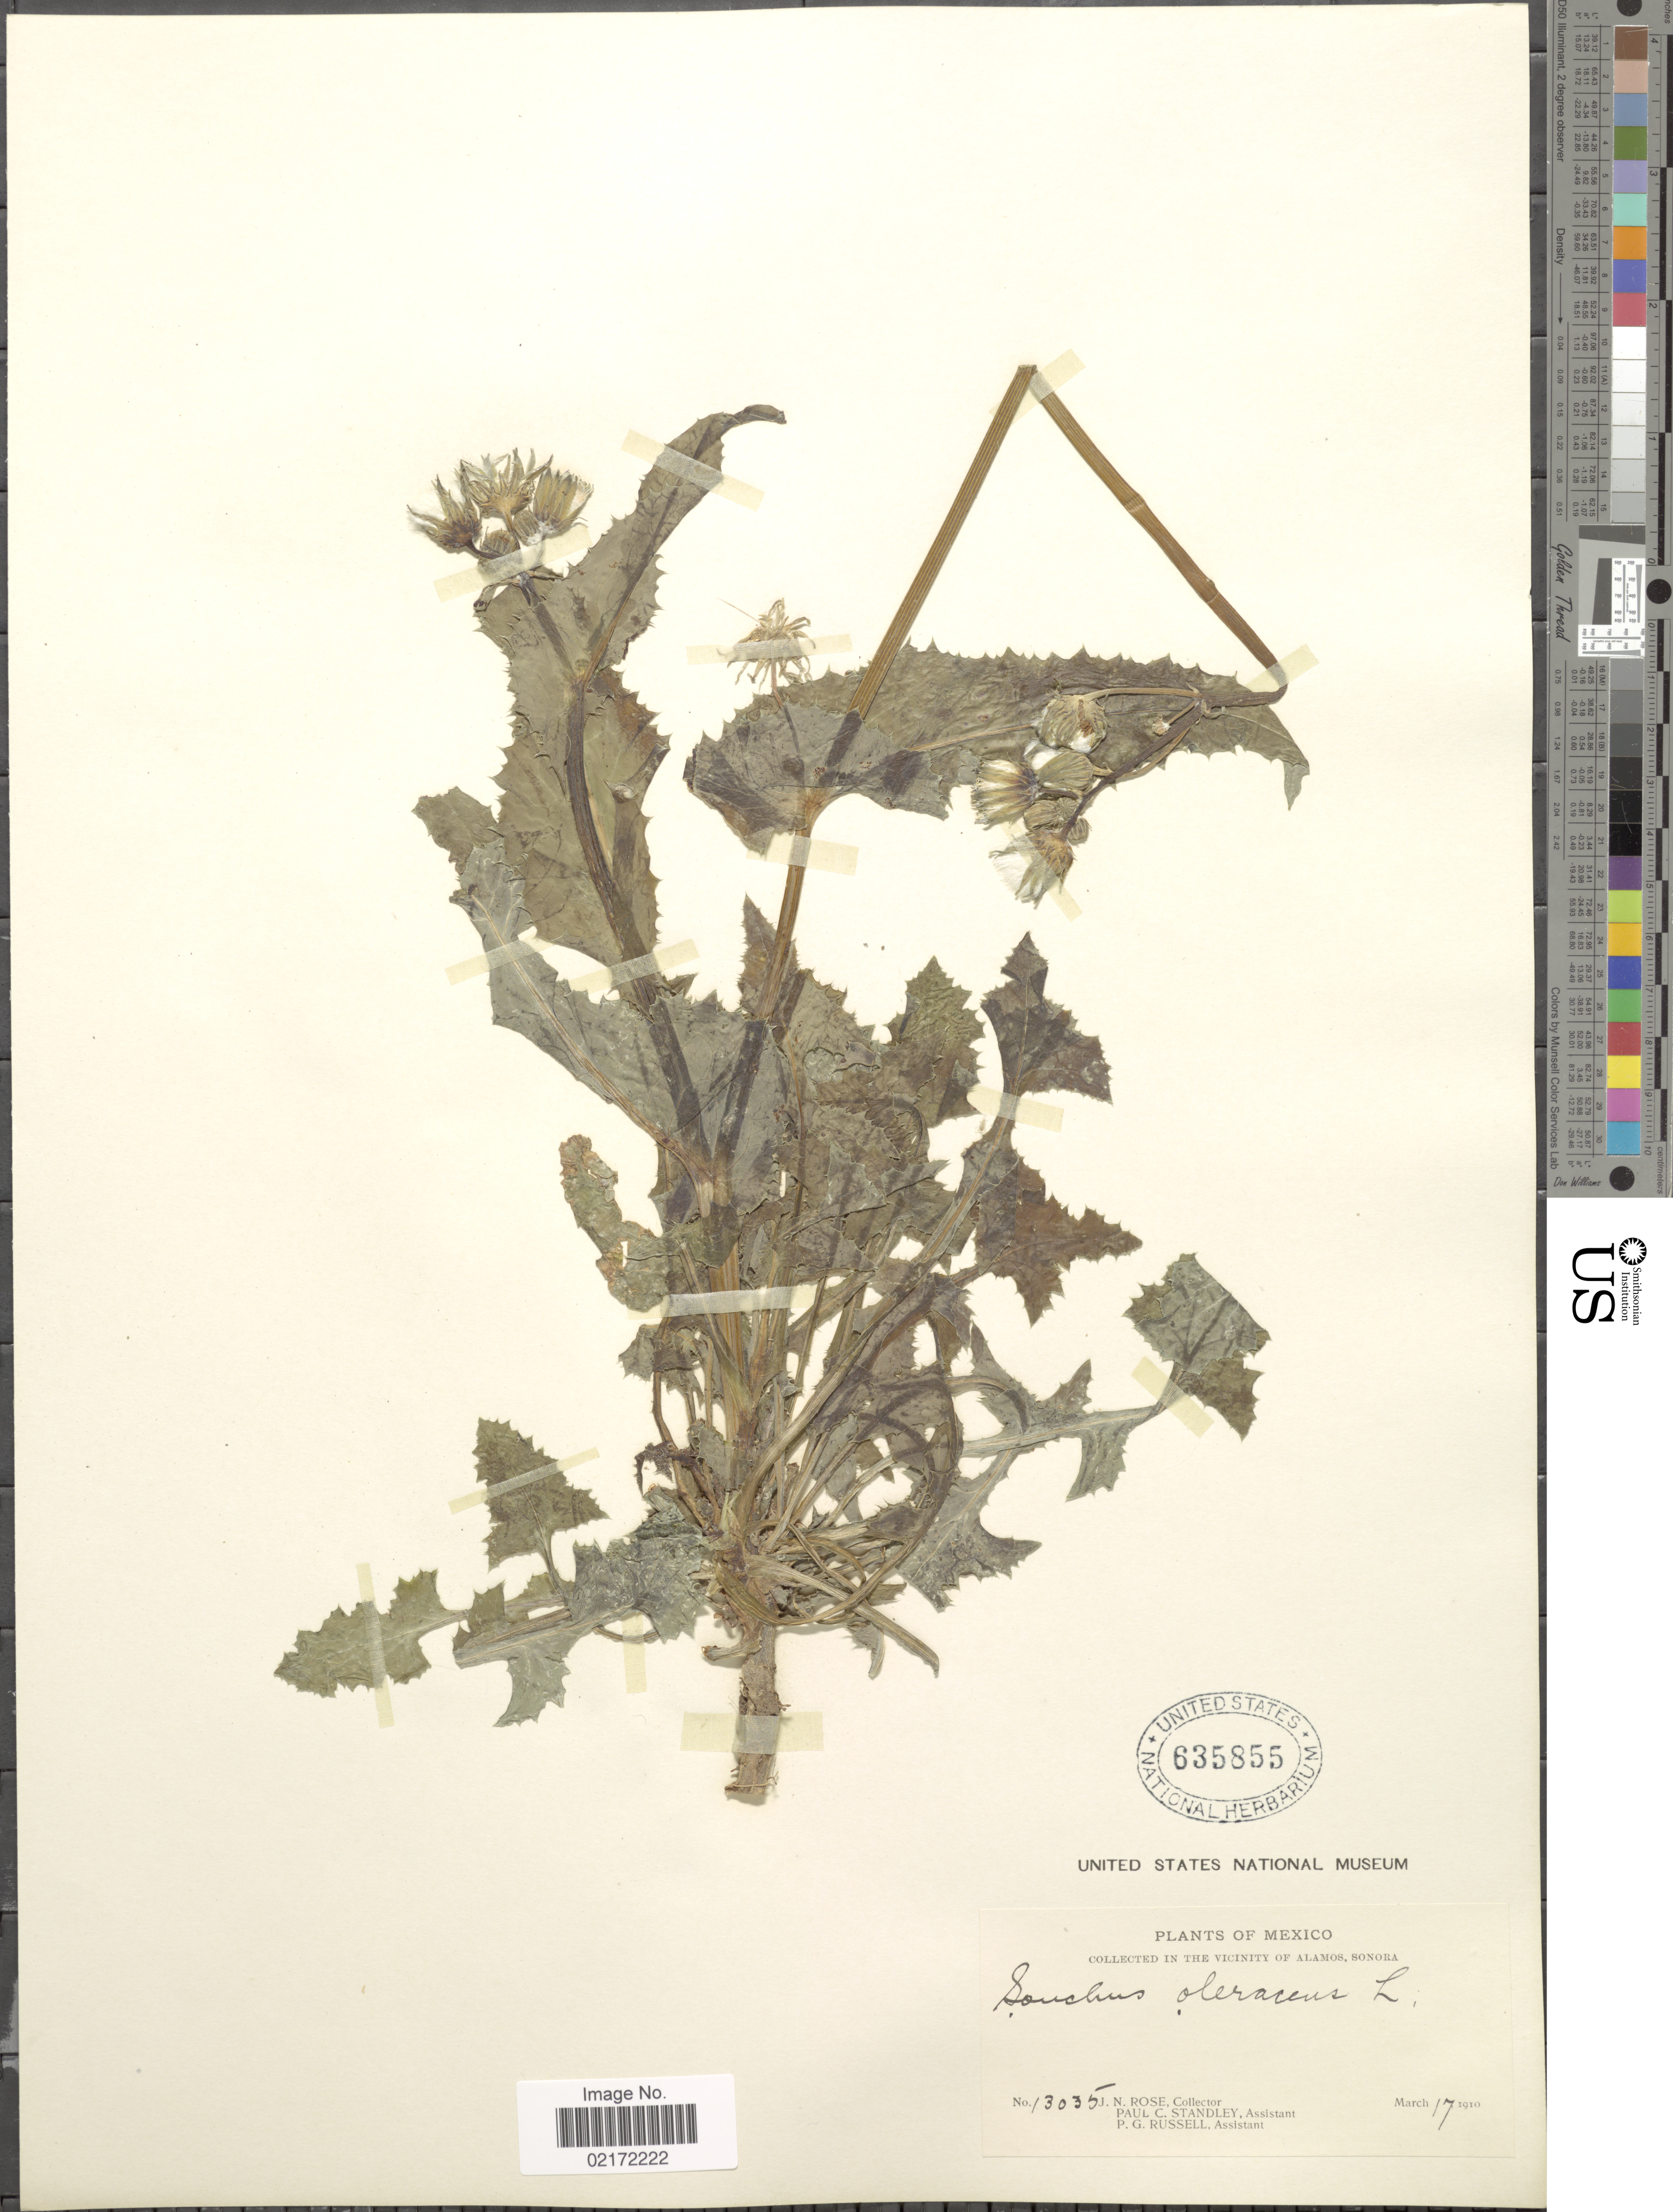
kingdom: Plantae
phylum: Tracheophyta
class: Magnoliopsida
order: Asterales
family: Asteraceae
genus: Sonchus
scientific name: Sonchus oleraceus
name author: L.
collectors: J. N. Rose, P. C. Standley & P. G. Russell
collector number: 13035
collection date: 1910-03-17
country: Mexico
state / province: Sonora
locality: In the vicinity of Alamos, Sonora.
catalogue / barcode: US 635855